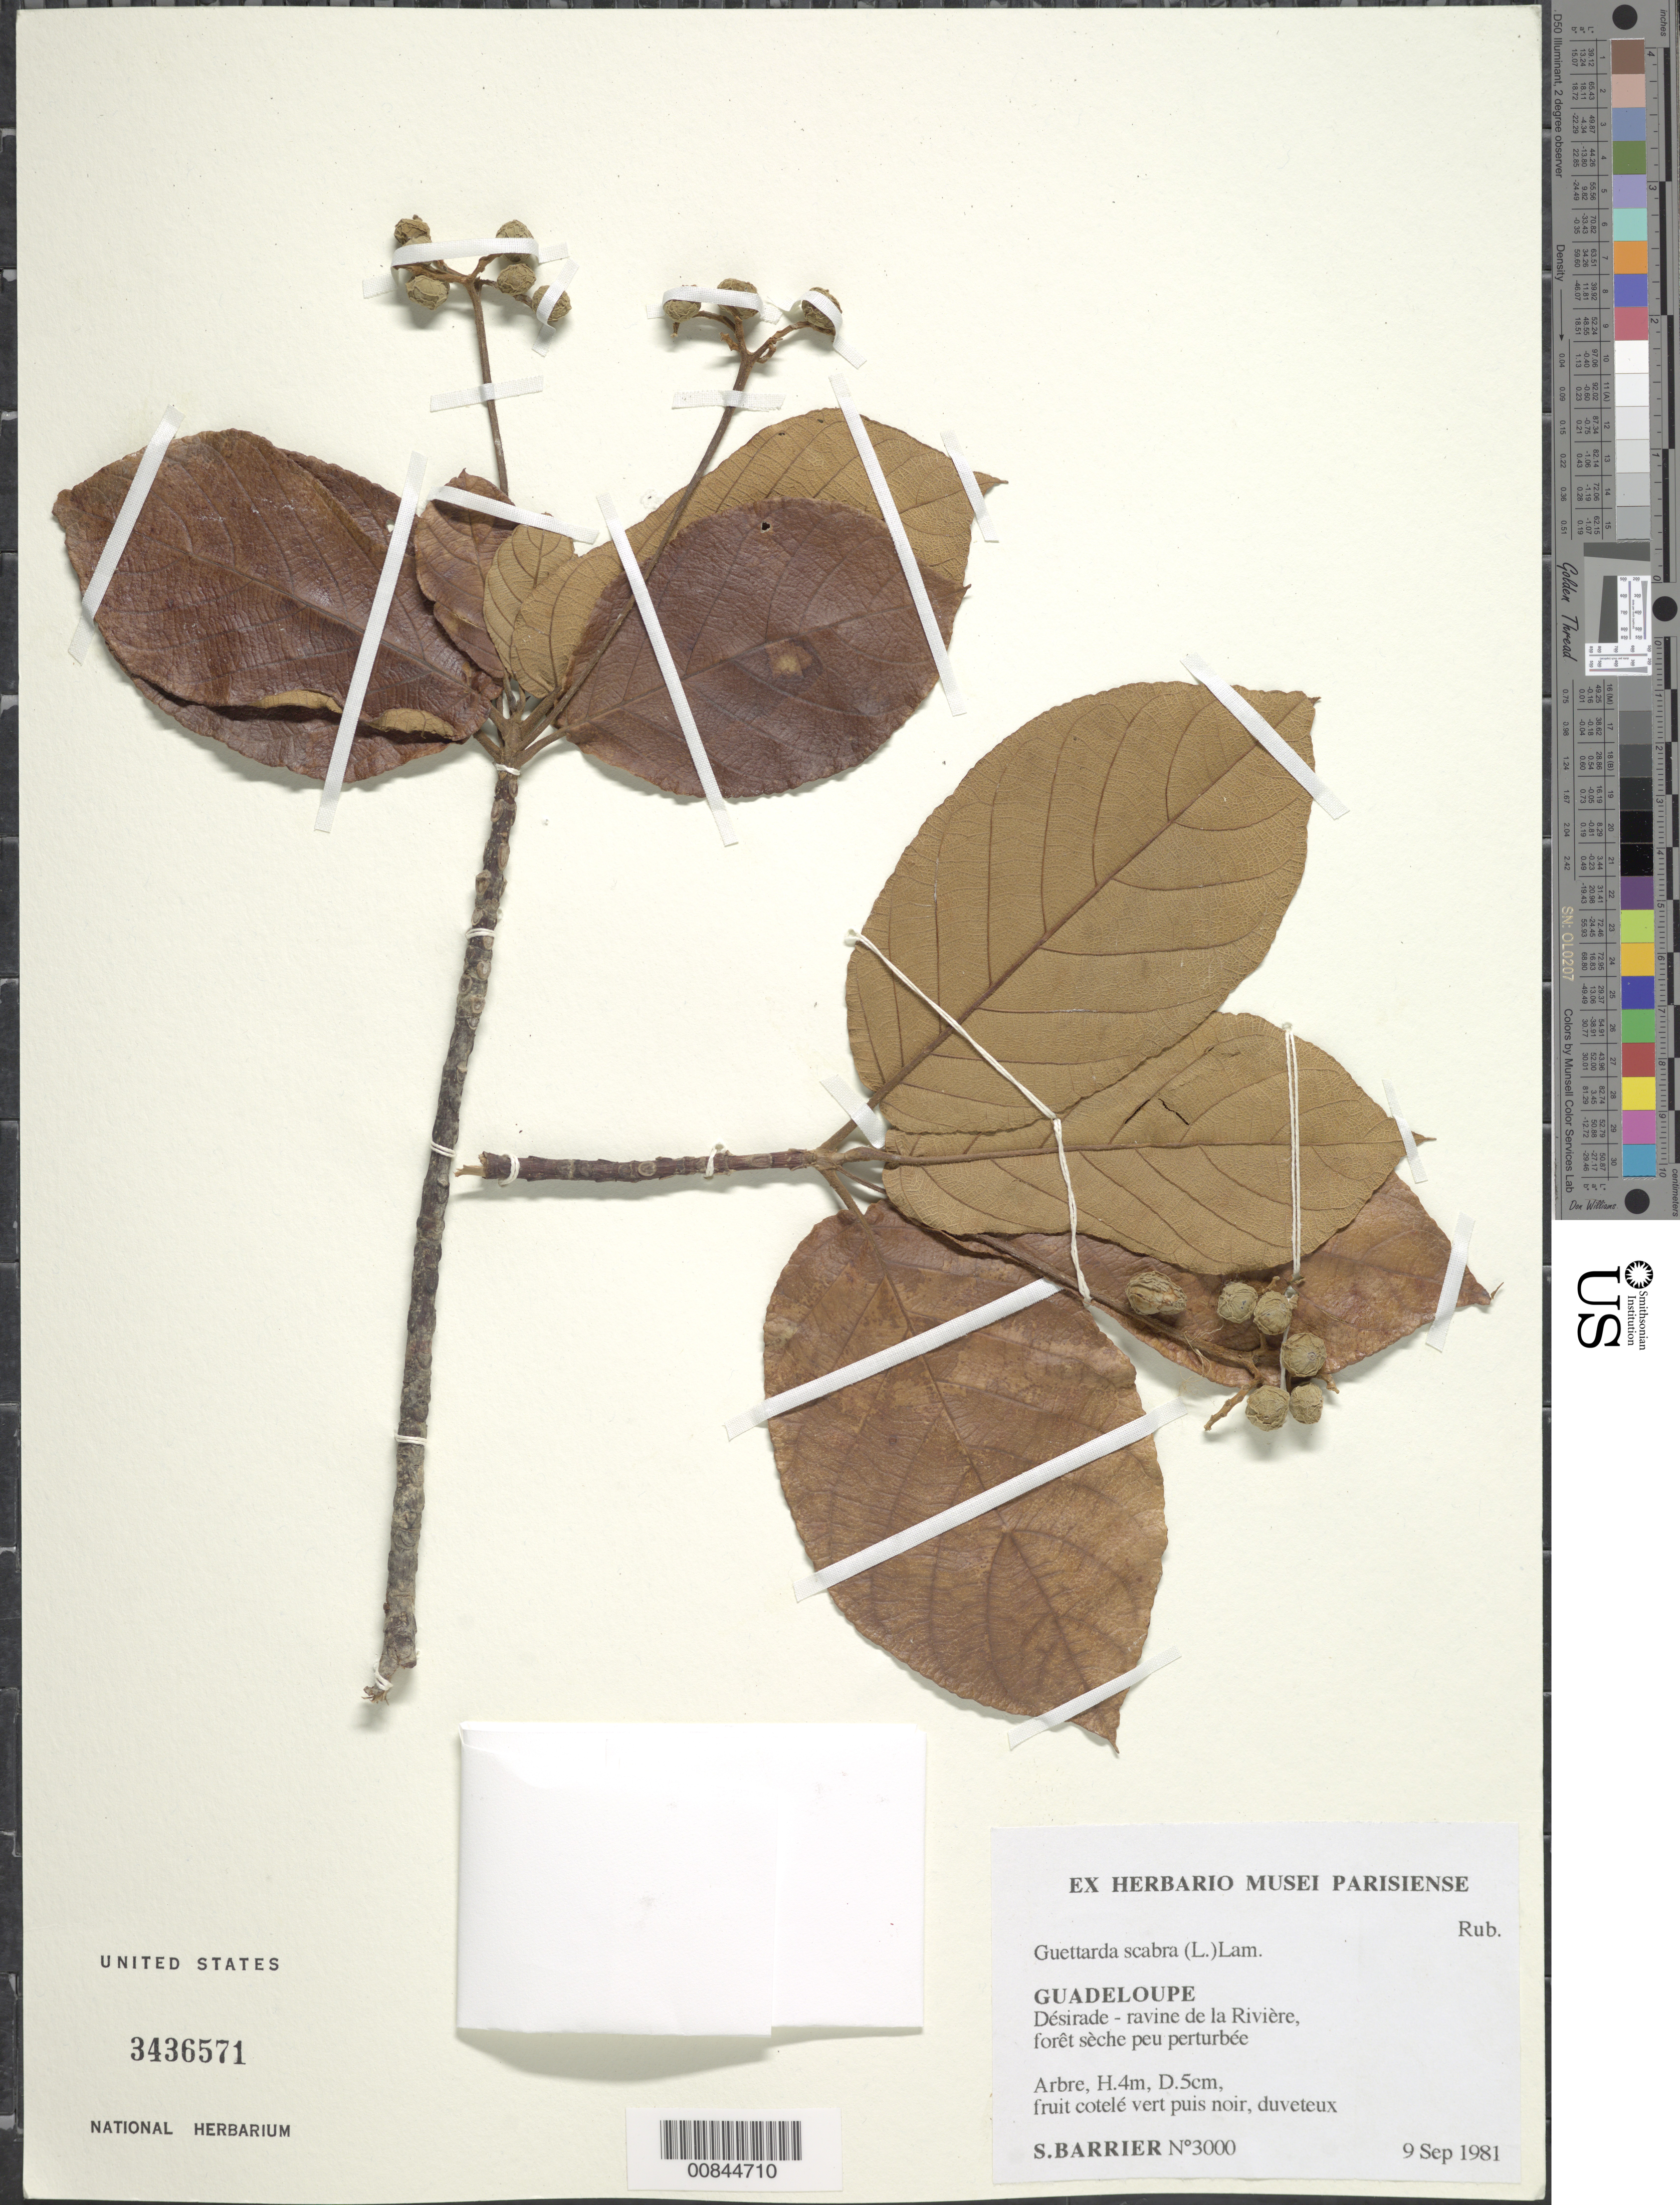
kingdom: Plantae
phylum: Tracheophyta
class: Magnoliopsida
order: Gentianales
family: Rubiaceae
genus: Guettarda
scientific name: Guettarda scabra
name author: (L.) Vent.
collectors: S. Barrier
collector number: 3000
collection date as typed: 09 Sep 1981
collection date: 1981-09-09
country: Guadeloupe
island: La Désirade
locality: Désirade - ravine de la Rivière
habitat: Forêt sèche peu peturbée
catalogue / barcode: US 3436571